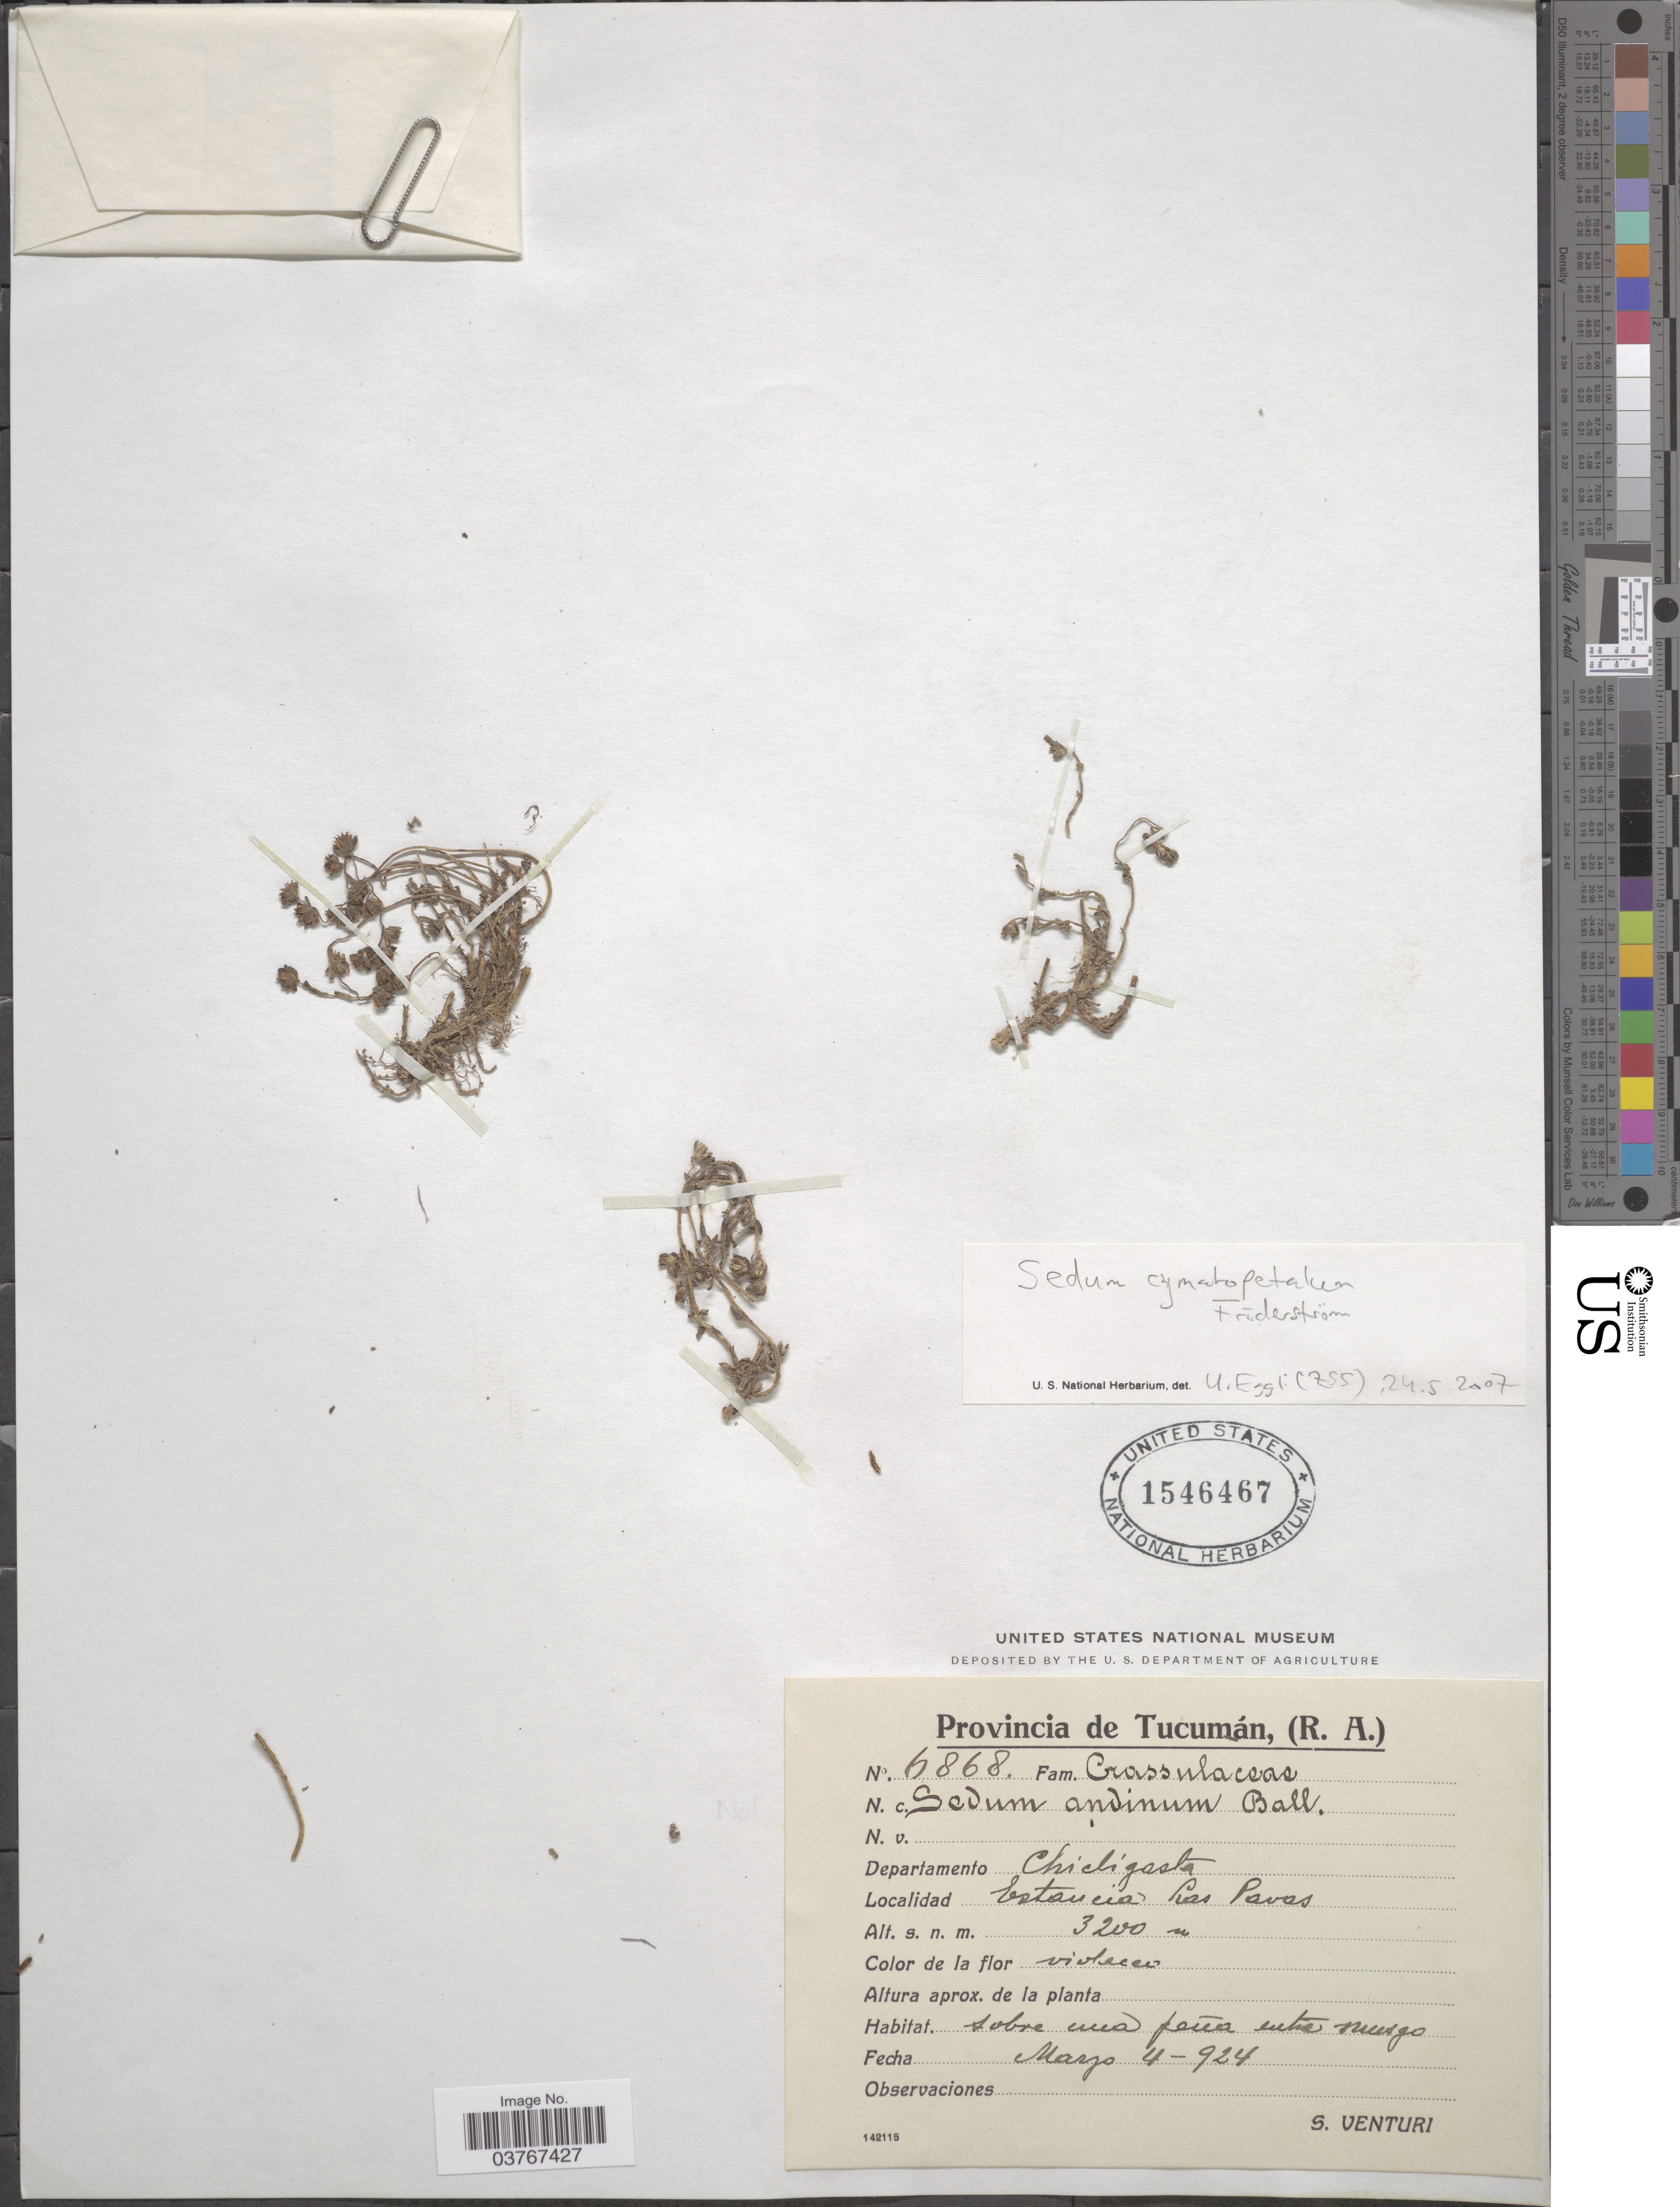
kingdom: Plantae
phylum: Tracheophyta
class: Magnoliopsida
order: Saxifragales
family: Crassulaceae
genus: Sedum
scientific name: Sedum cymatopetalum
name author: Fröd.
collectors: S. Venturi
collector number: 6868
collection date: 1924-03-04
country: Argentina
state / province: Tucuman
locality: Provincia de Tucumán. Departamento Chicligasta. Estancia Las Pavas.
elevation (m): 3200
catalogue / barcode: US 1546467